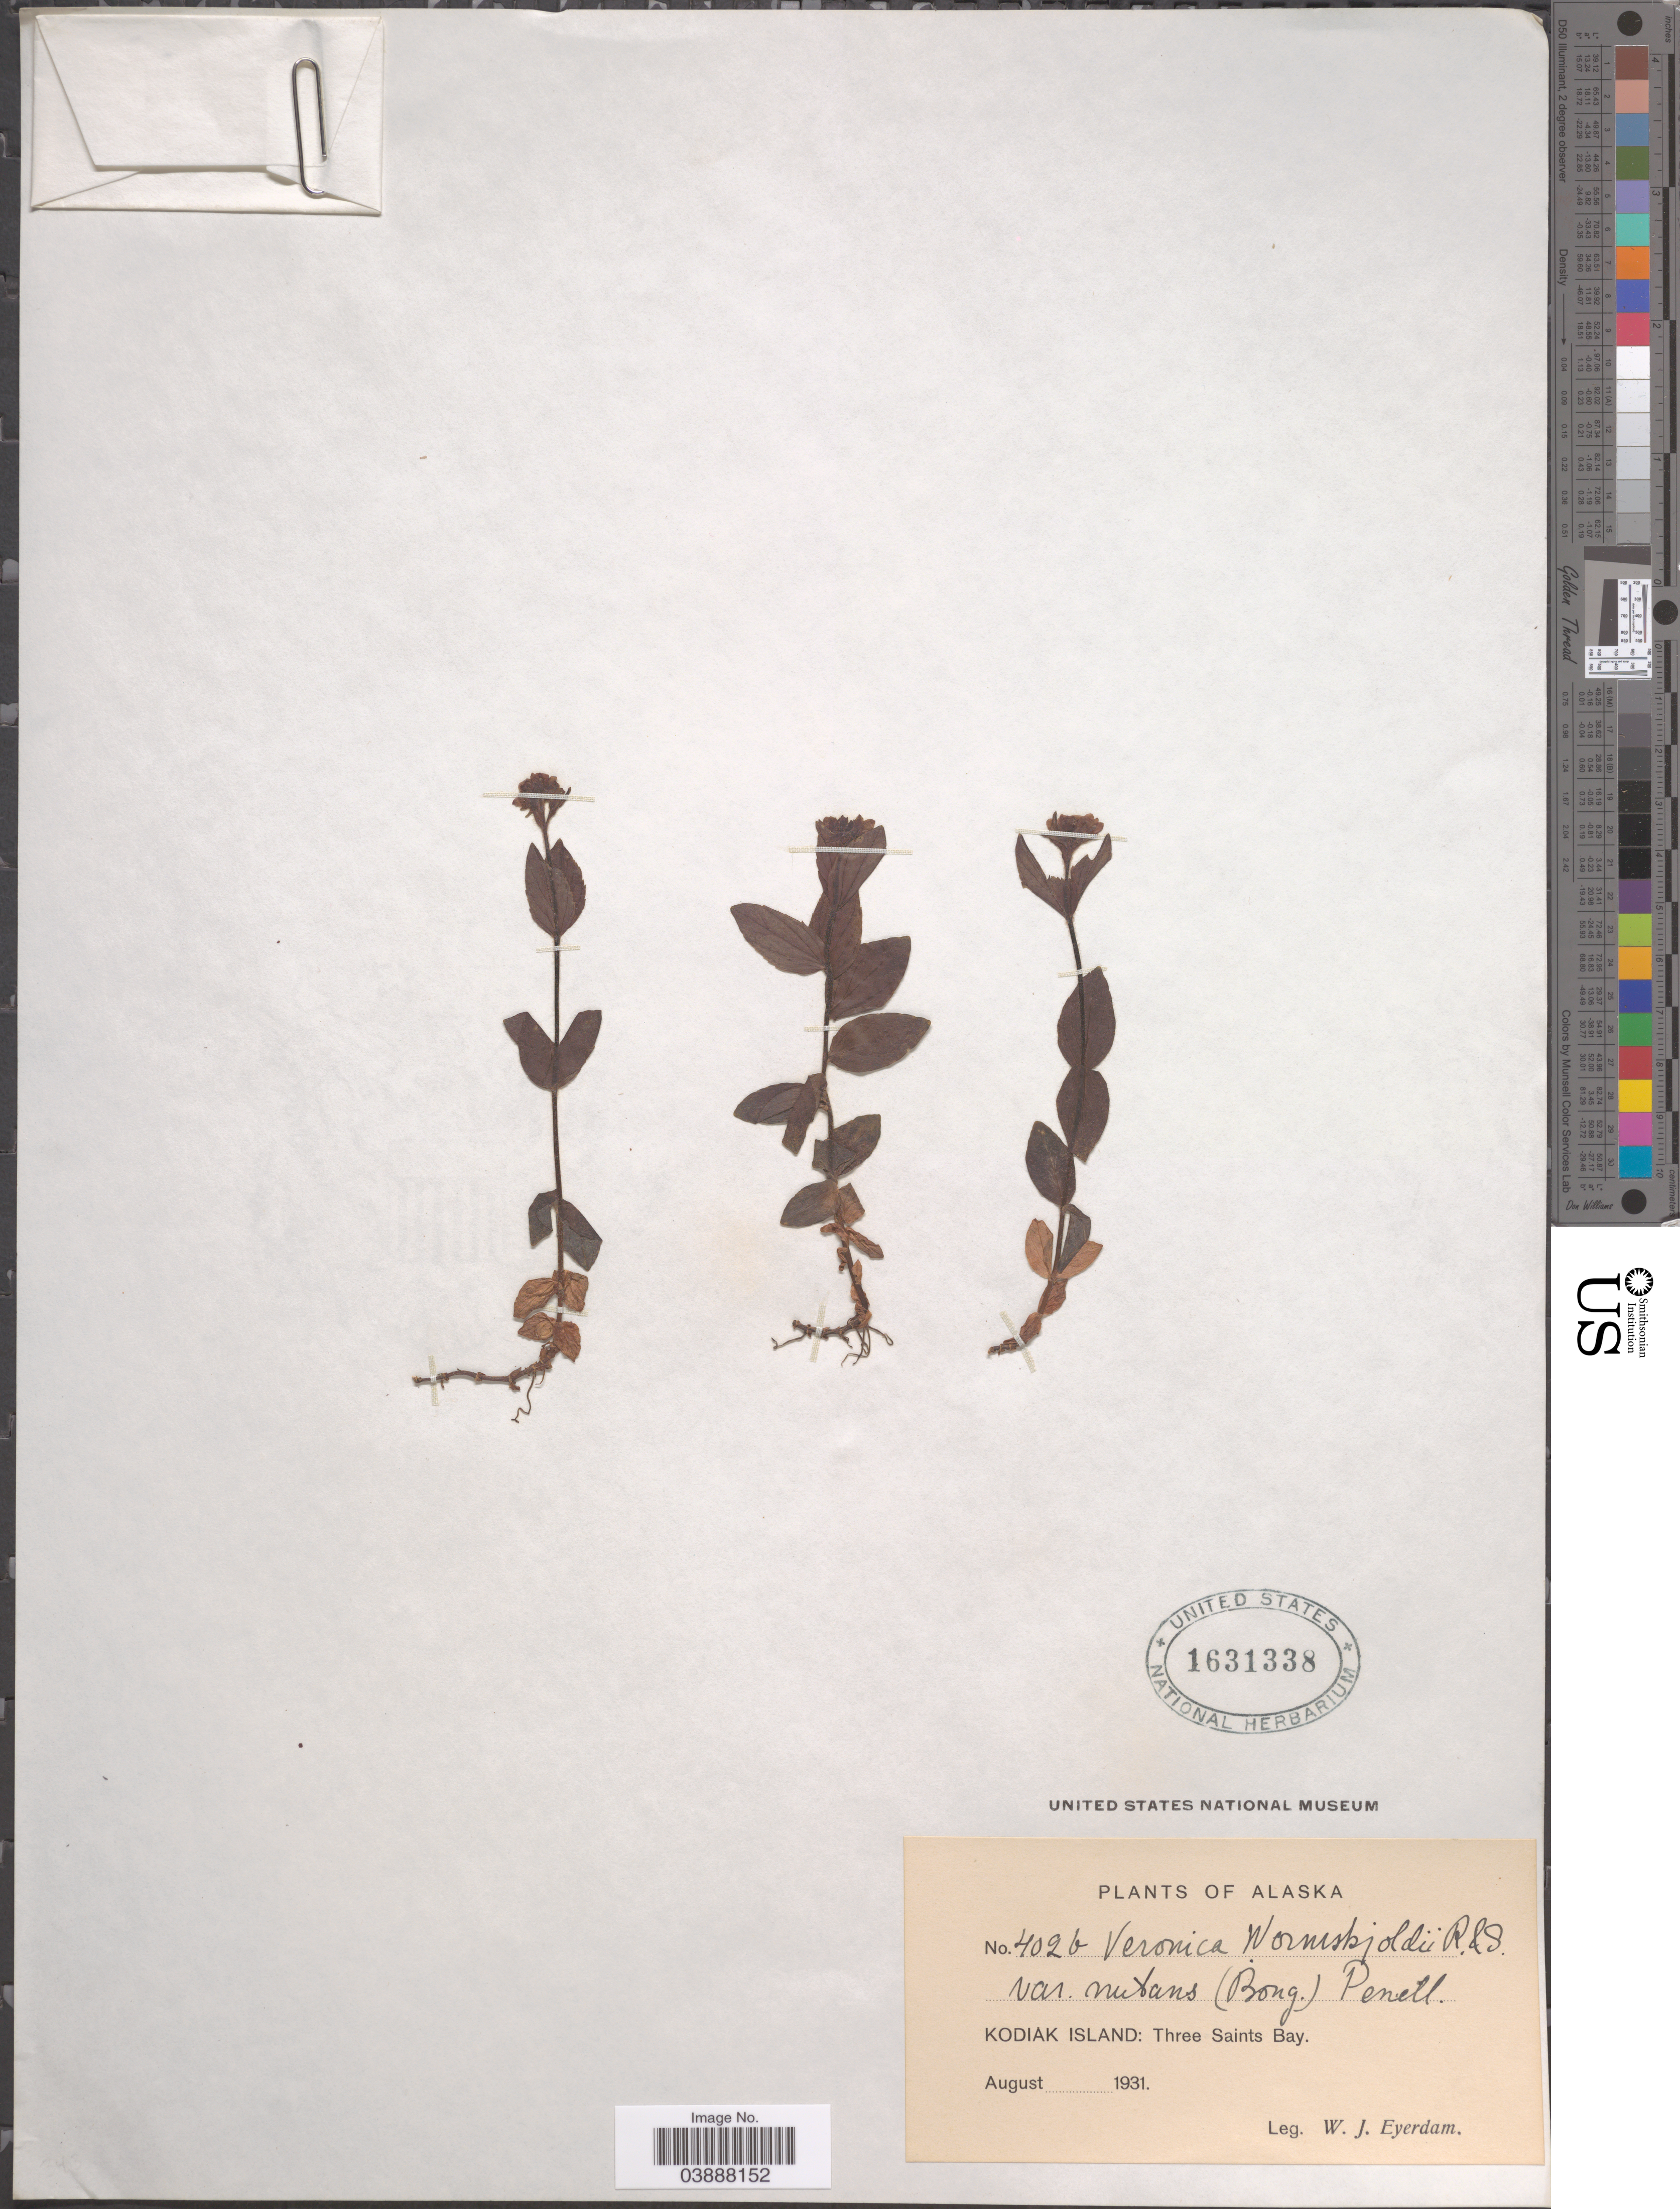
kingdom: Plantae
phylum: Tracheophyta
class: Magnoliopsida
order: Lamiales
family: Plantaginaceae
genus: Veronica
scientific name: Veronica wormskjoldii subsp. nutans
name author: (Bong.) Albach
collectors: W. J. Eyerdam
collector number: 402b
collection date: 1931-08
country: United States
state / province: Alaska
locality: Kodiak Island: Three Saints Bay.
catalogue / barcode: US 1631338